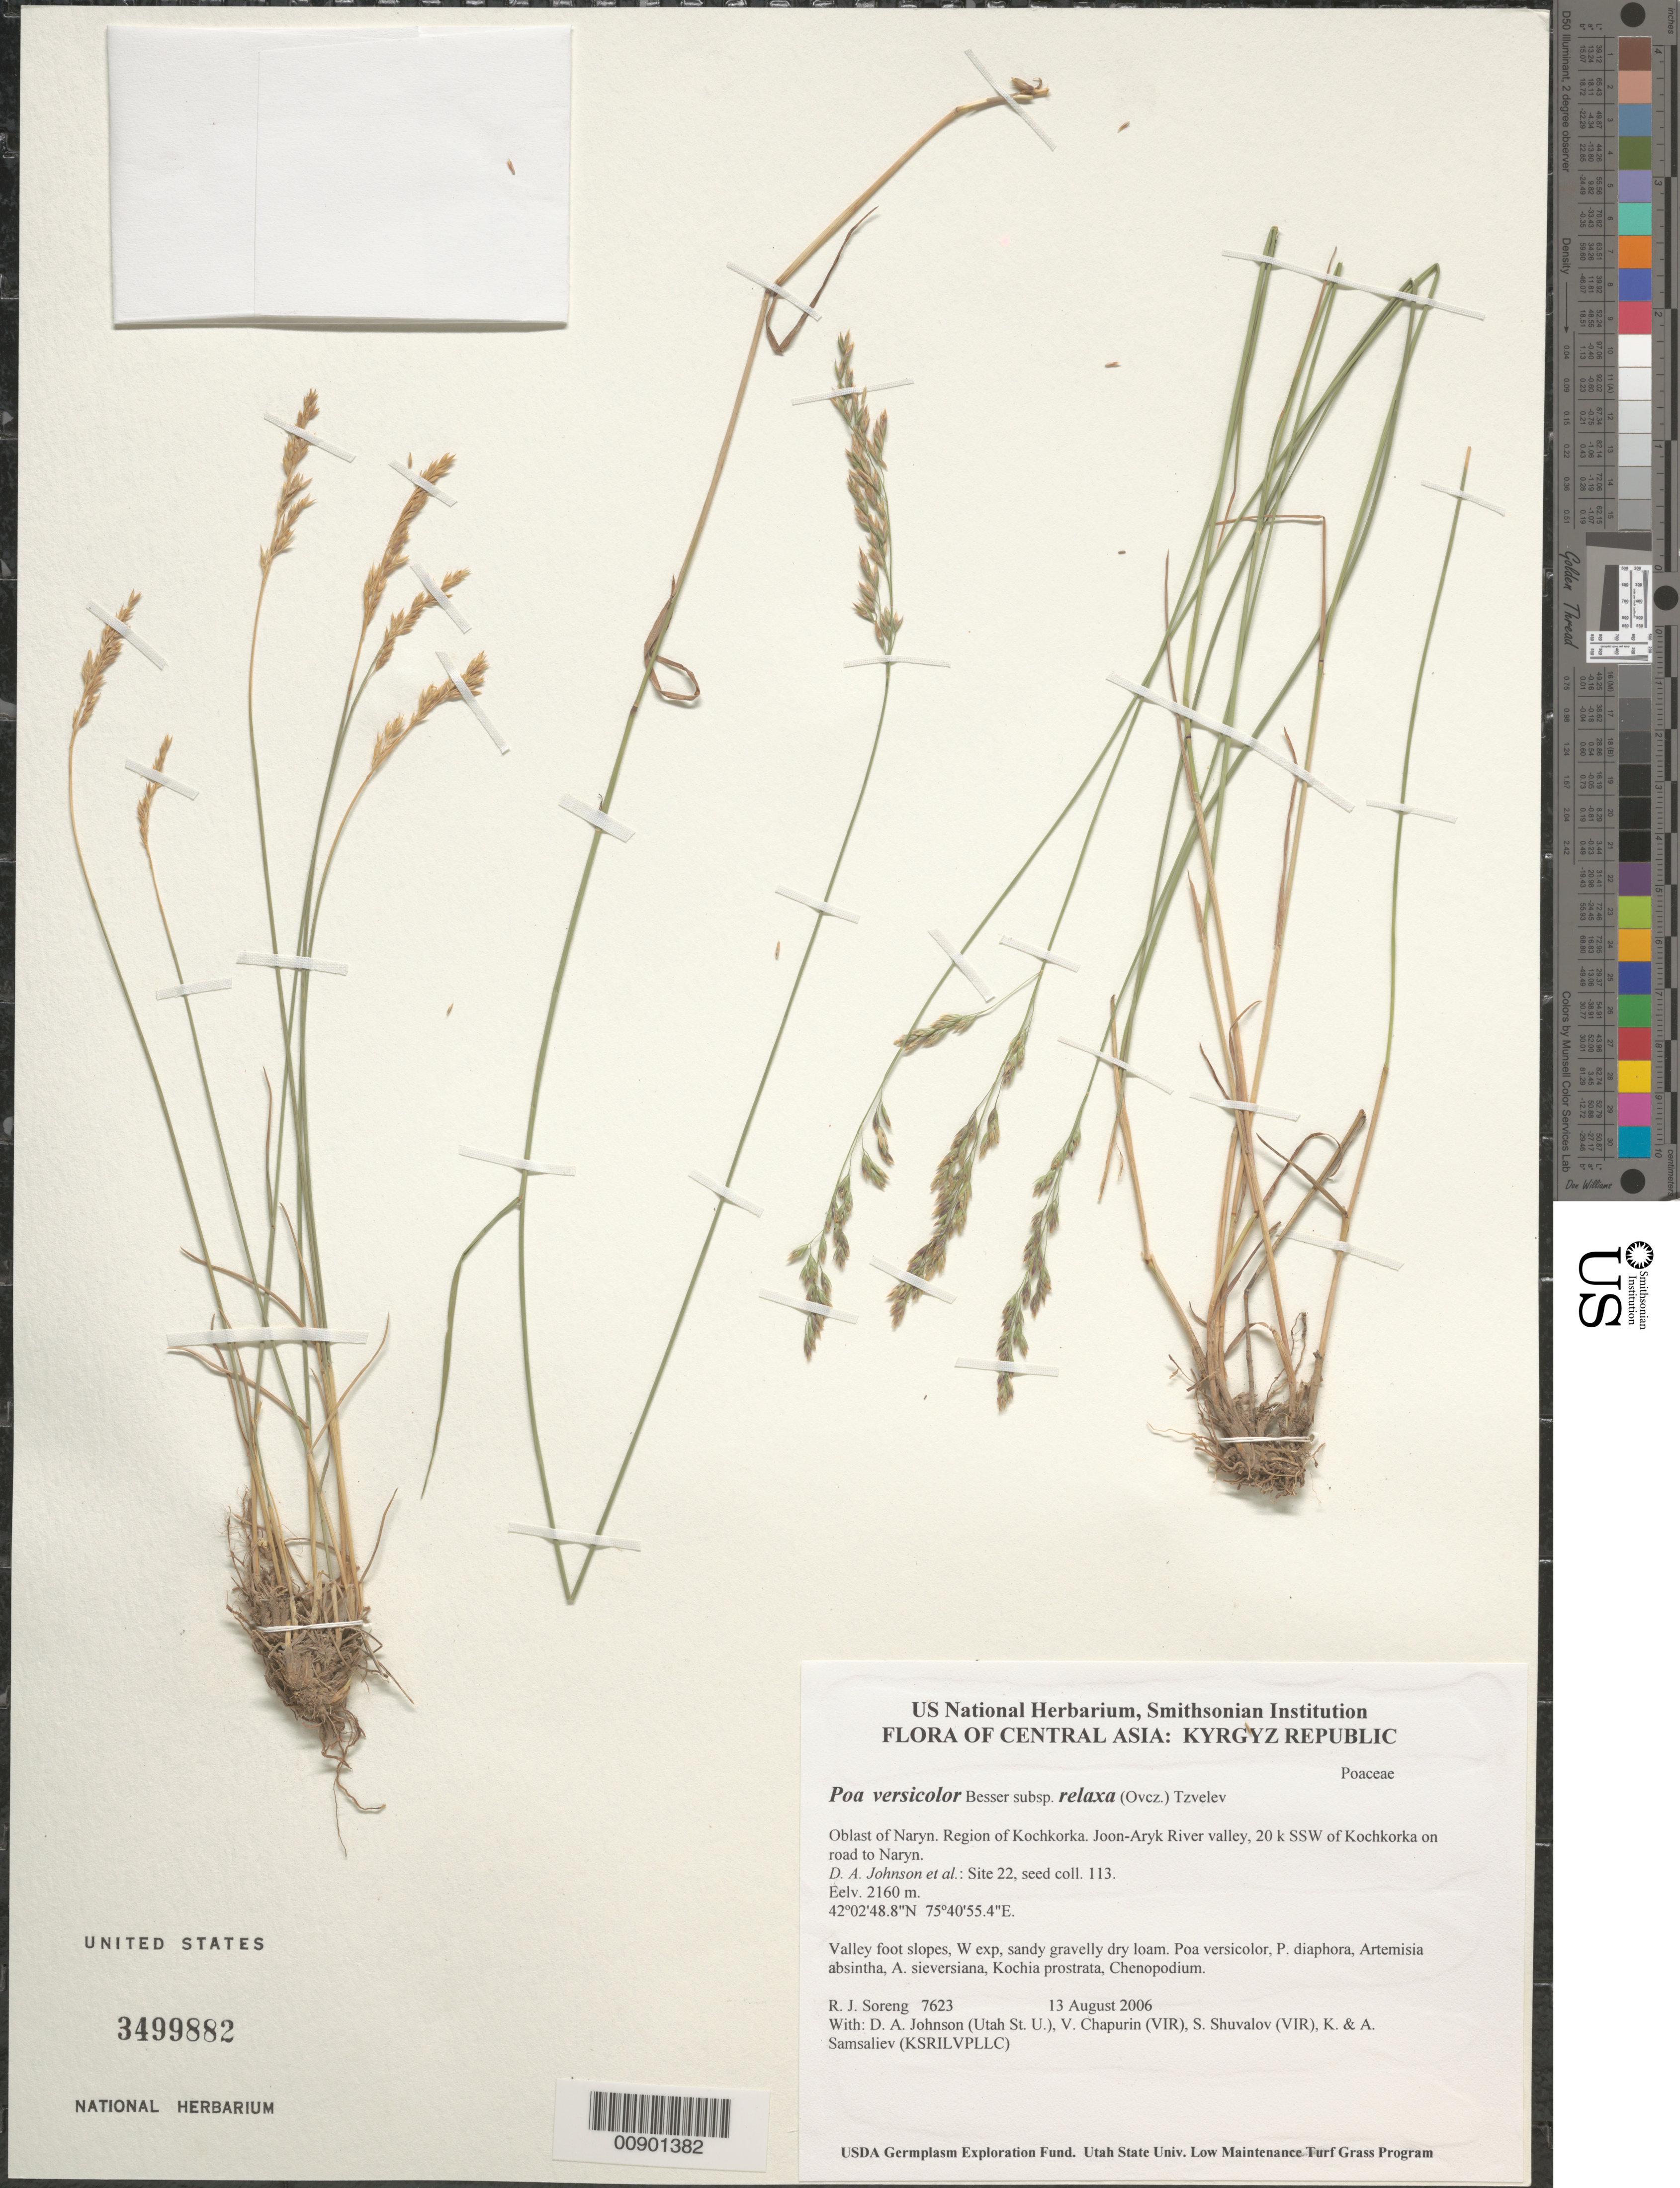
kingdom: Plantae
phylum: Tracheophyta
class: Liliopsida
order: Poales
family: Poaceae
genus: Poa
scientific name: Poa versicolor subsp. relaxa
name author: (Ovcz.) Tzvelev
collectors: R. J. Soreng, D. Johnson, S. Shuvalov, V. Chapurin, K. Samsaliev & A. Samsaliev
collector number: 7623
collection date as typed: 13 Aug 2006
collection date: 2006-08-13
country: Kyrgyzstan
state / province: Naryn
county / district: Kochkorka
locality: Joon-Aryk River valley, 20 km SSW of Kochkorka on road to Naryn.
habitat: Valley foot slopes, W exp, sandy gravelly dry loam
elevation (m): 2160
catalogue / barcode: US 3499882